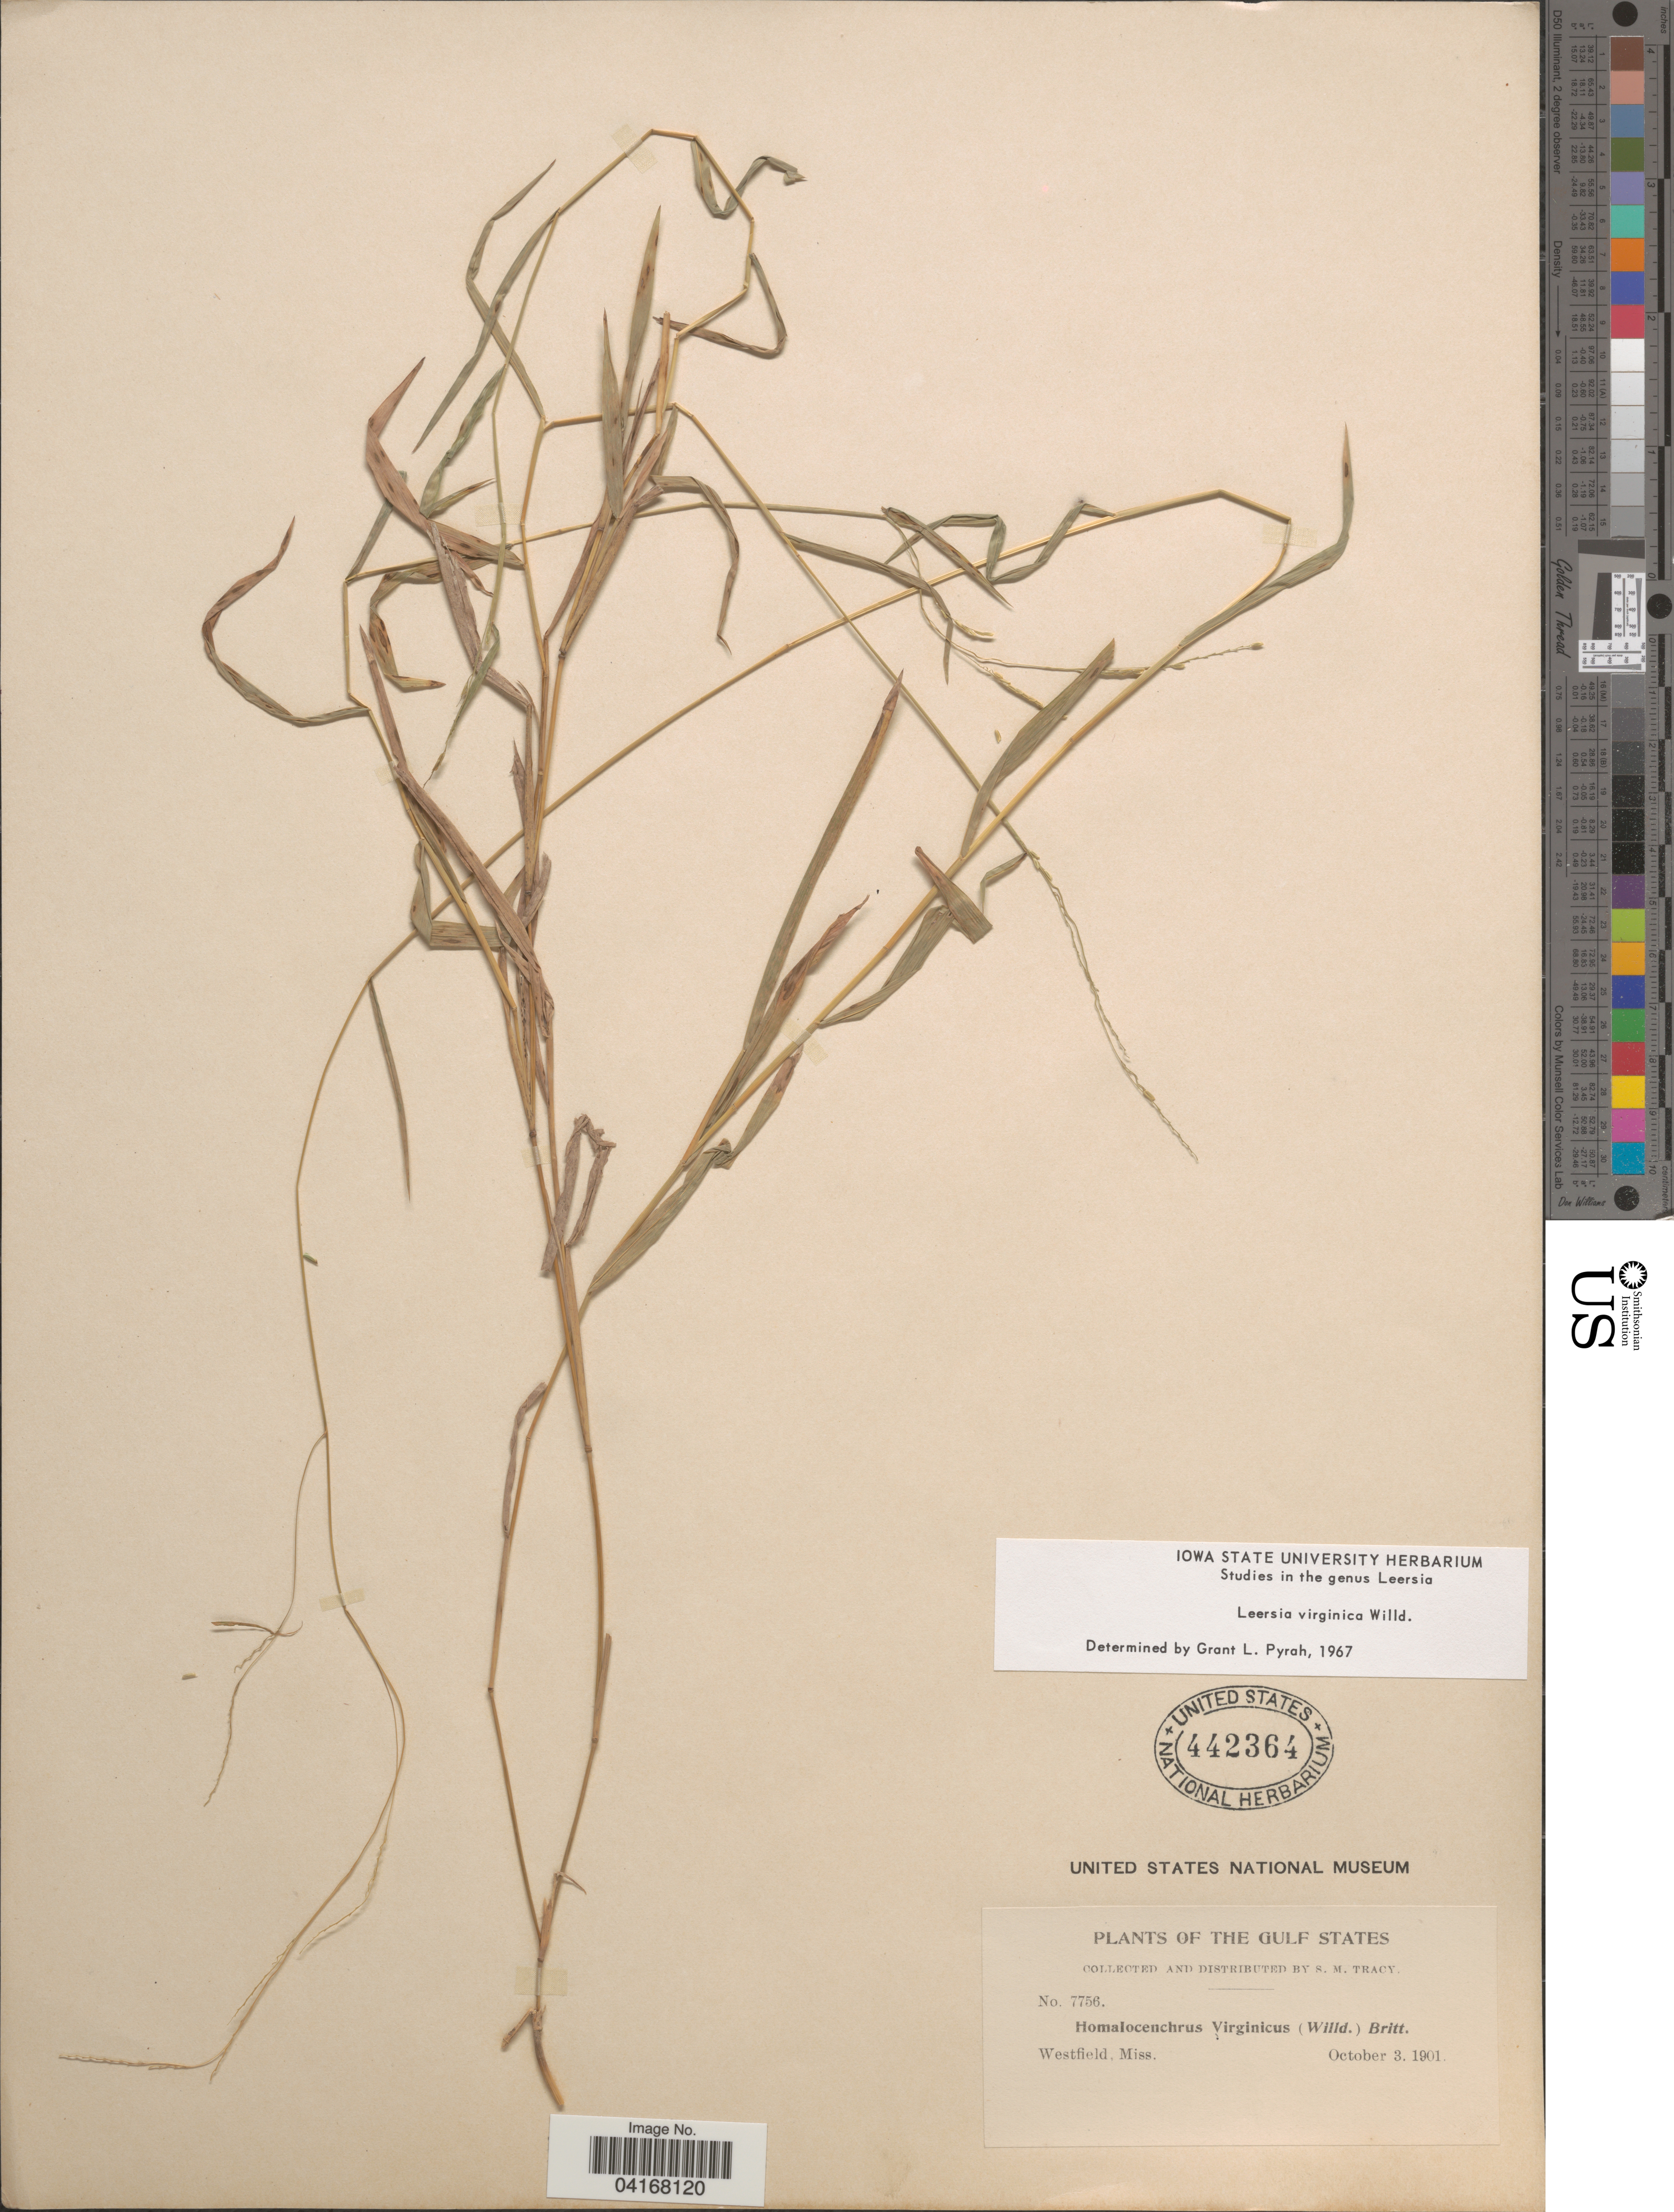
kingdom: Plantae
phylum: Tracheophyta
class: Liliopsida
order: Poales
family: Poaceae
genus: Leersia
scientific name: Leersia virginica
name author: Willd.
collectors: S. M. Tracy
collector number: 7756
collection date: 1901-10-03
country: United States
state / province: Mississippi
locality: The Gulf States. Westfield.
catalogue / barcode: US 442364